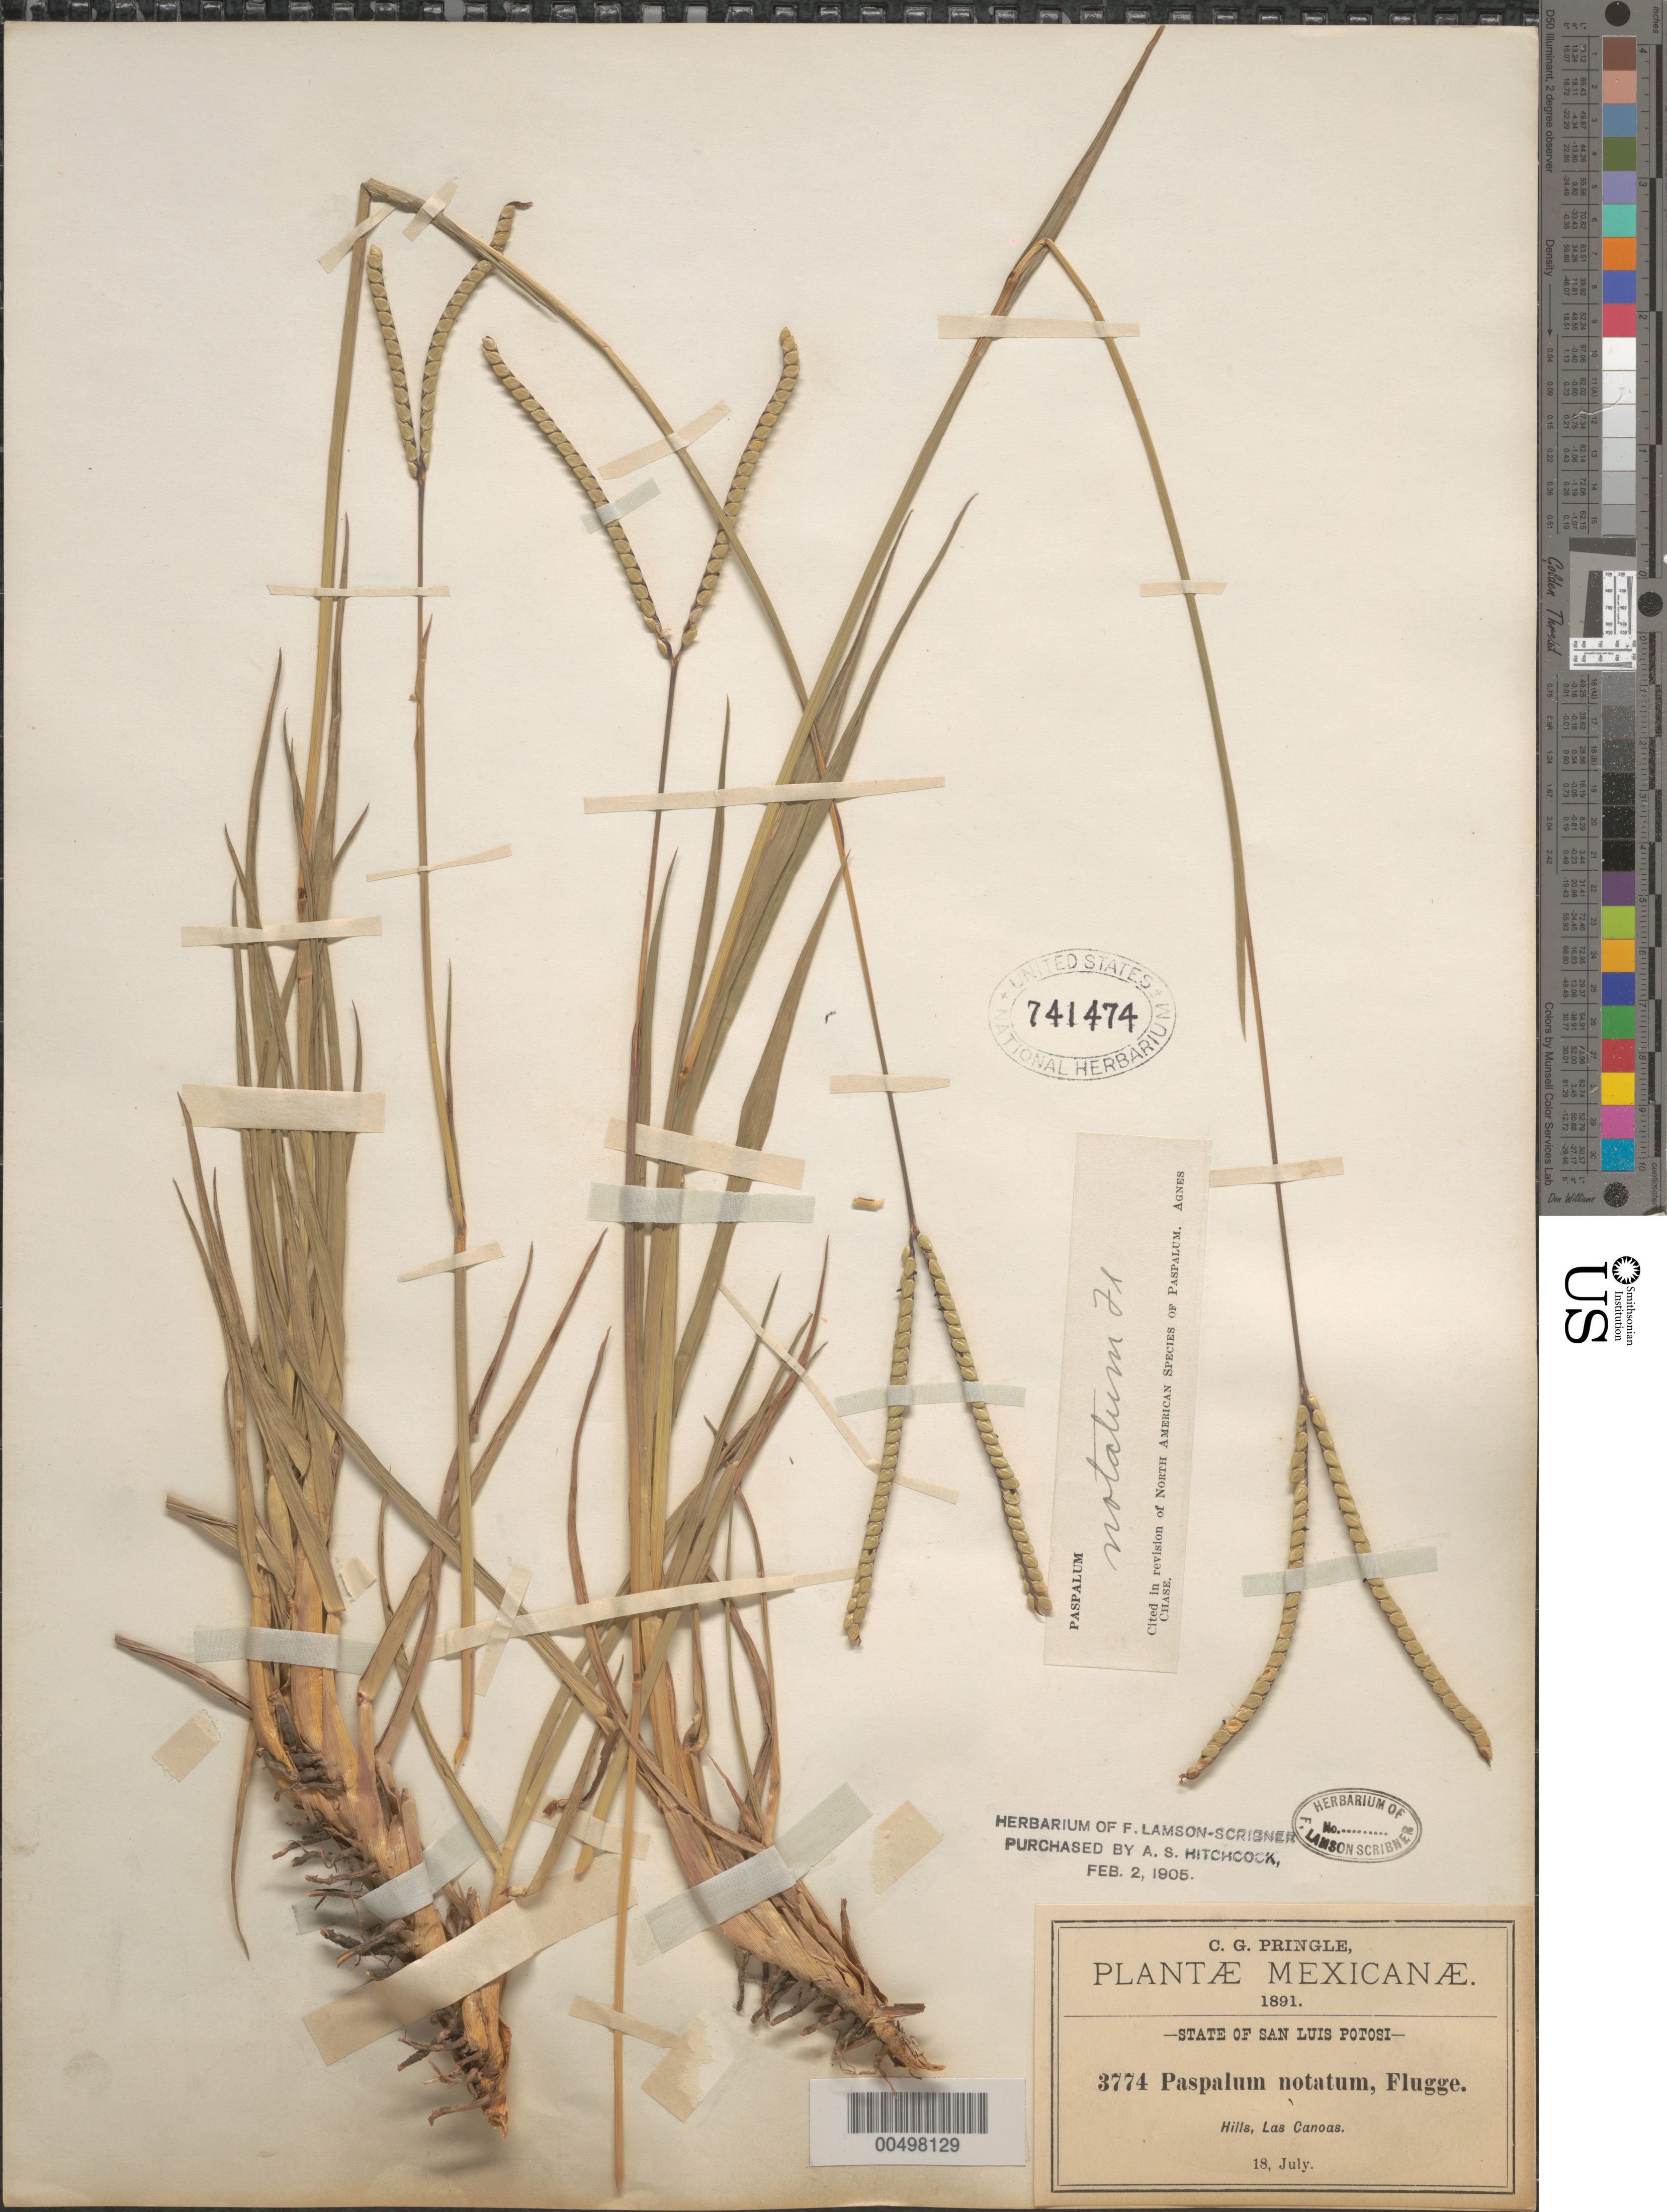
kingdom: Plantae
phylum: Tracheophyta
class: Liliopsida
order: Poales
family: Poaceae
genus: Paspalum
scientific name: Paspalum notatum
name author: Flüggé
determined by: Chase, [M.] Agnes, (US)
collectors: C. G. Pringle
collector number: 3774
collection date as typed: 18 Jul 1891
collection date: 1891-07-18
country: Mexico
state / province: San Luis Potosi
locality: Las Canoas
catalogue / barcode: US 741474